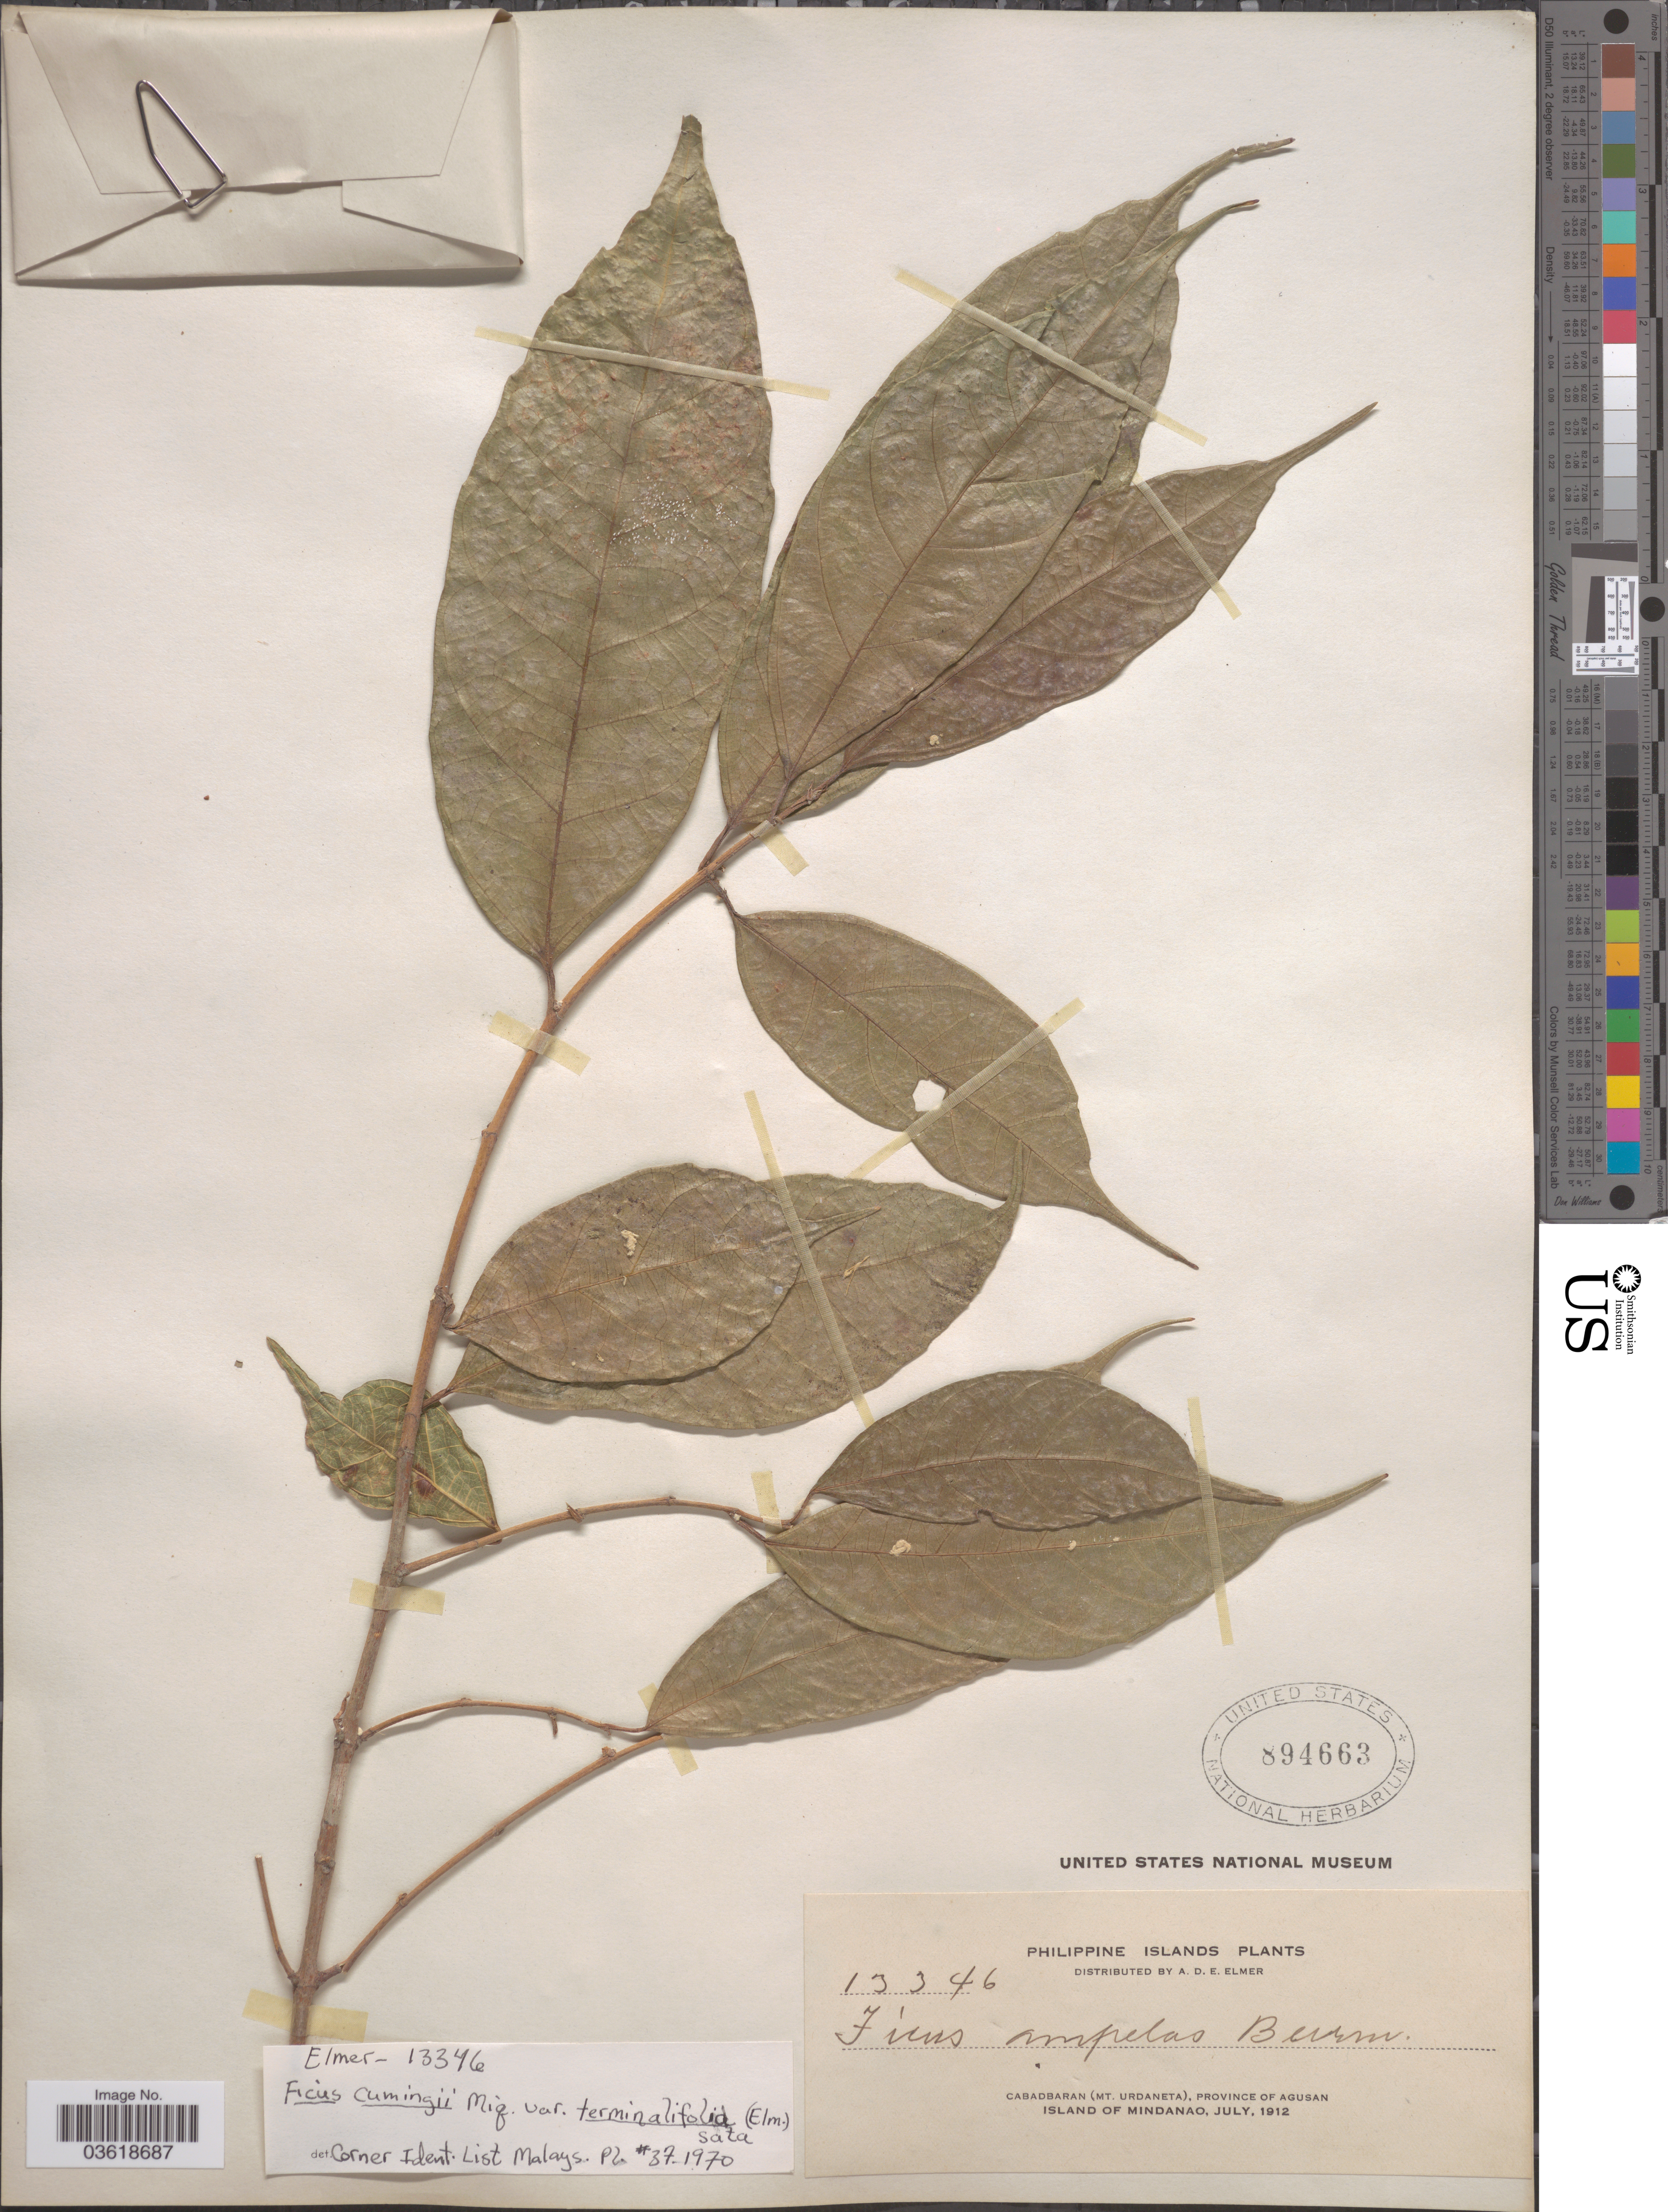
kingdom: Plantae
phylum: Tracheophyta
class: Magnoliopsida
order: Rosales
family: Moraceae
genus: Ficus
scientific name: Ficus cumingii var. terminalifolia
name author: (Elmer) Sata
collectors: A. D. E. Elmer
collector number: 13346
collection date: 1912-07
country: Philippines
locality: Philippine Islands. Cabadbaran (Mt. Urdaneta), Province of Agusan. Island of Mindanao.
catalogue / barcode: US 894663